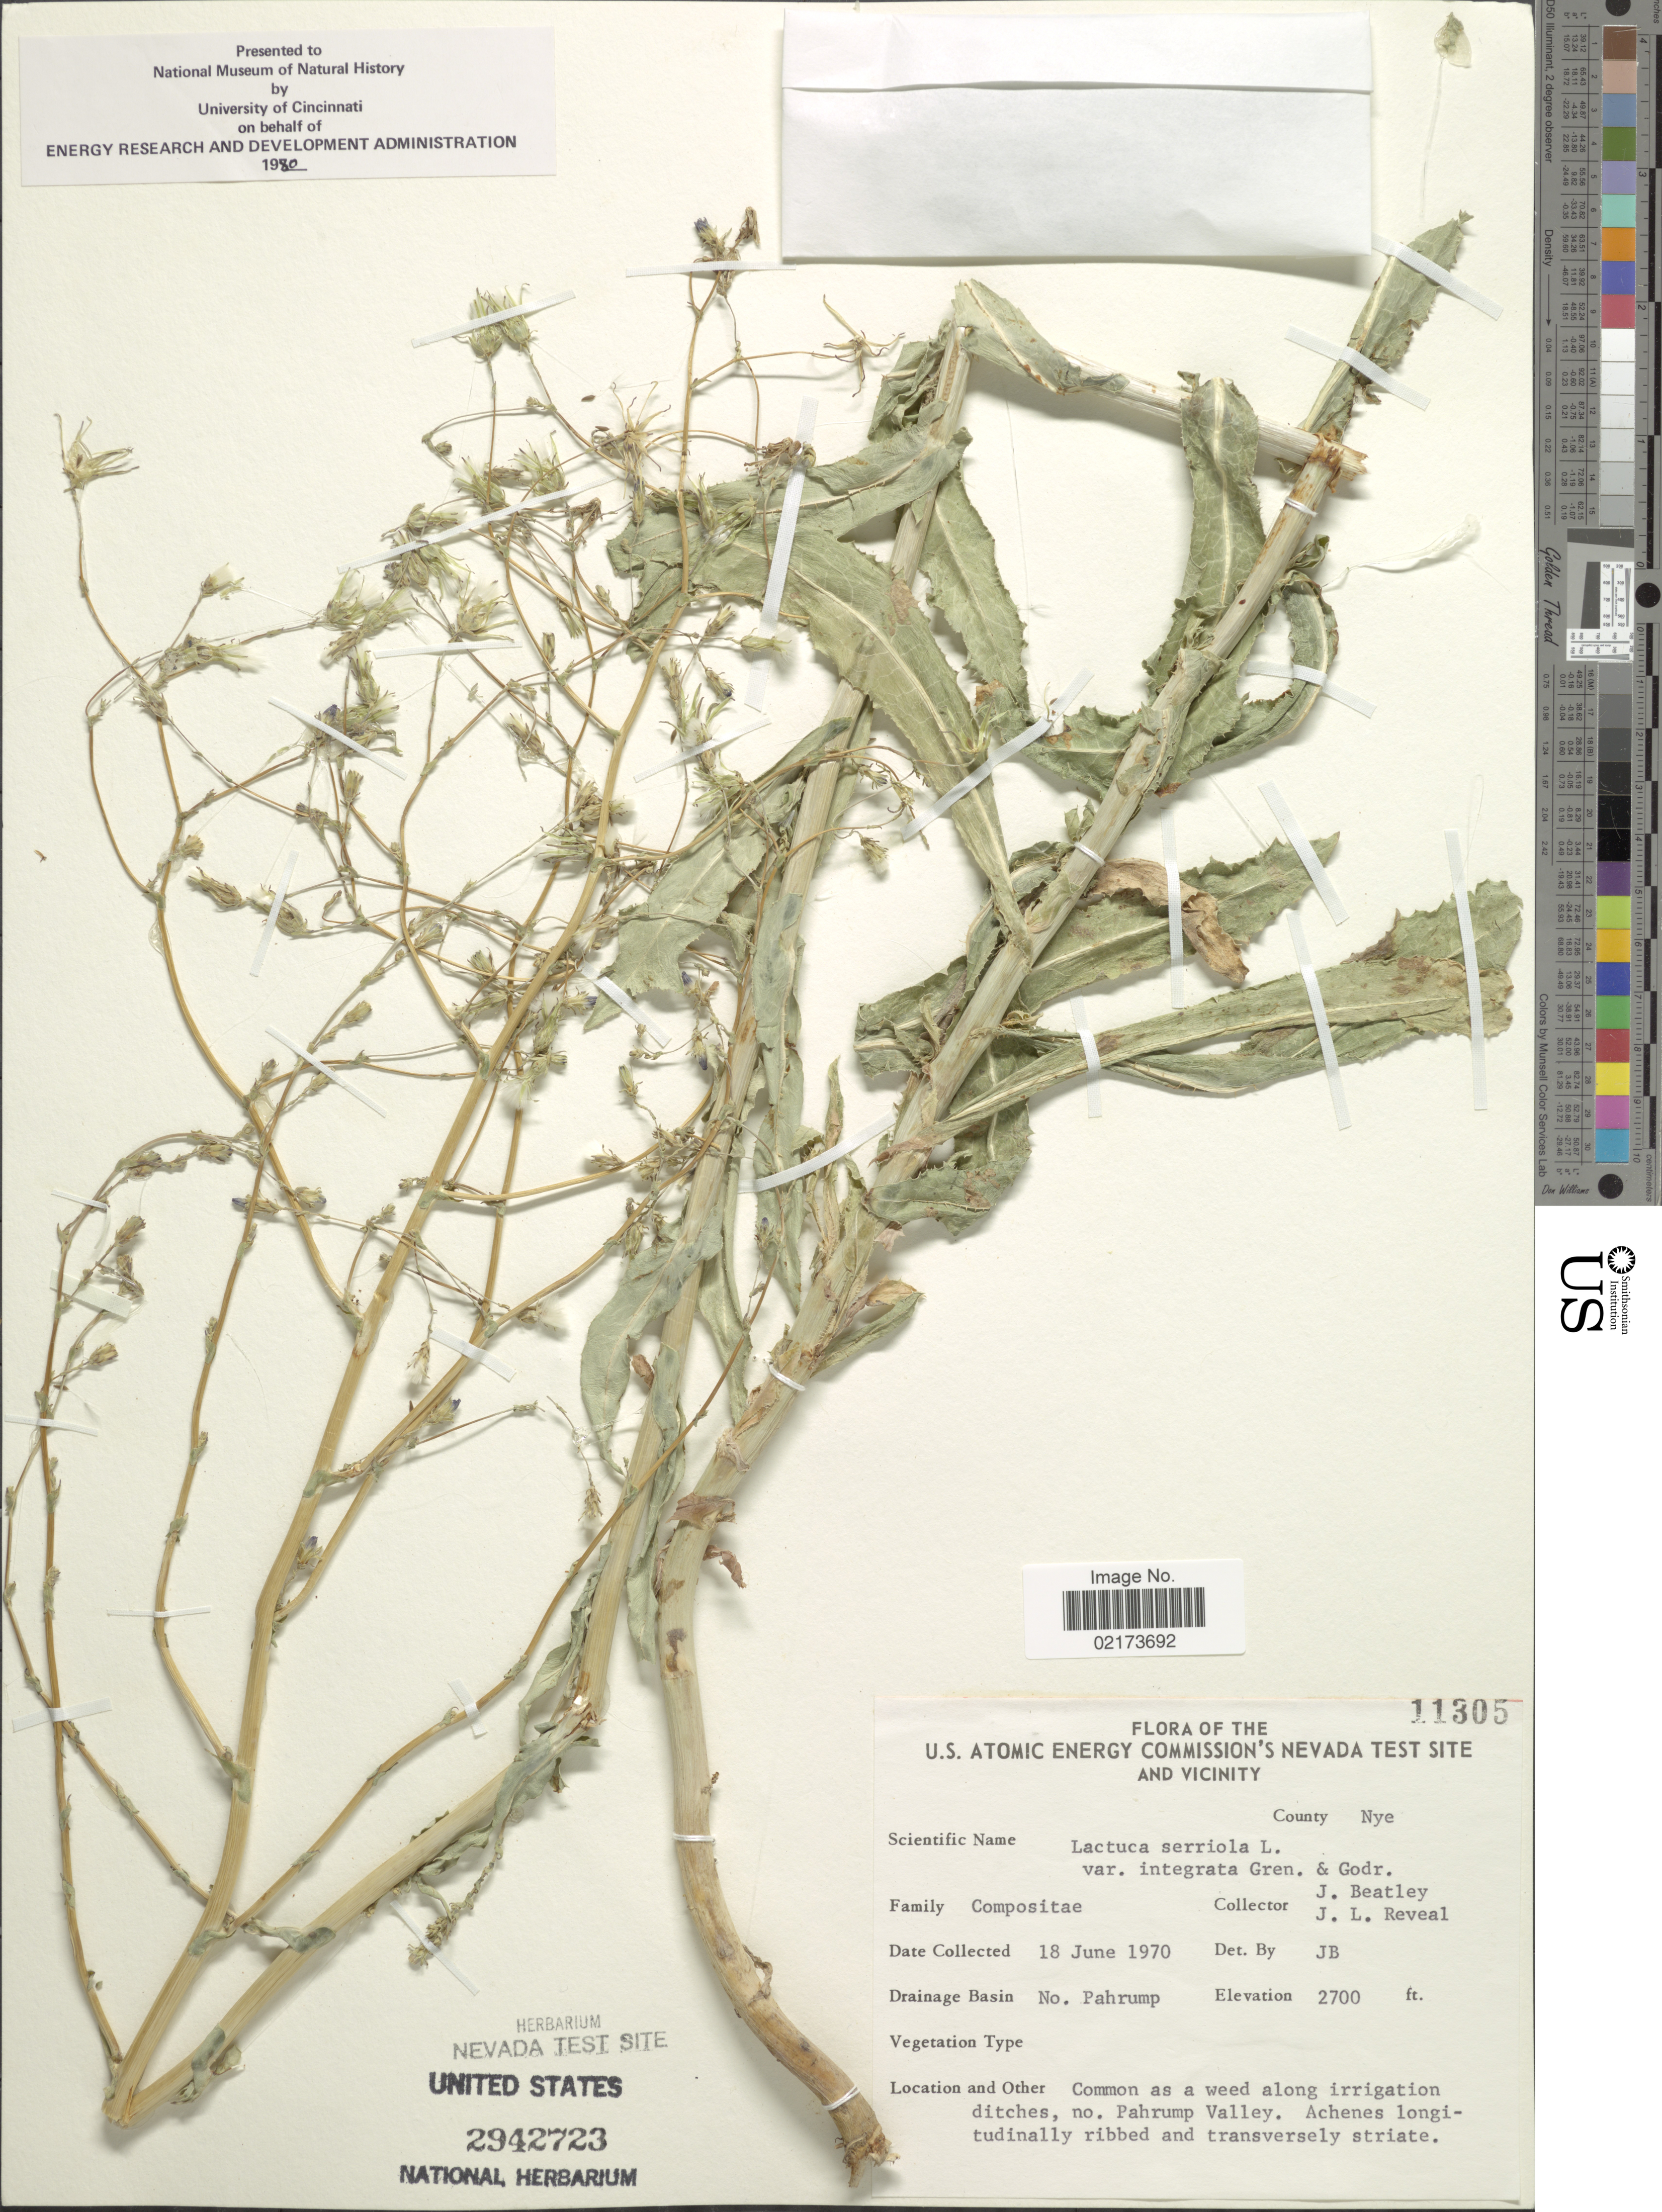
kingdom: Plantae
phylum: Tracheophyta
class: Magnoliopsida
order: Asterales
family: Asteraceae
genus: Lactuca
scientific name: Lactuca serriola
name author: L.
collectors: J. C. Beatley & J. L. Reveal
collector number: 11305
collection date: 1970-06-18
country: United States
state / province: Nevada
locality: U. S. Atomic Energy Commission's Nevada Test Site and Vicinity, County Nye, No. Pahrump, no. Pahrump Valley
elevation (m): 823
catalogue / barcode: US 2942723